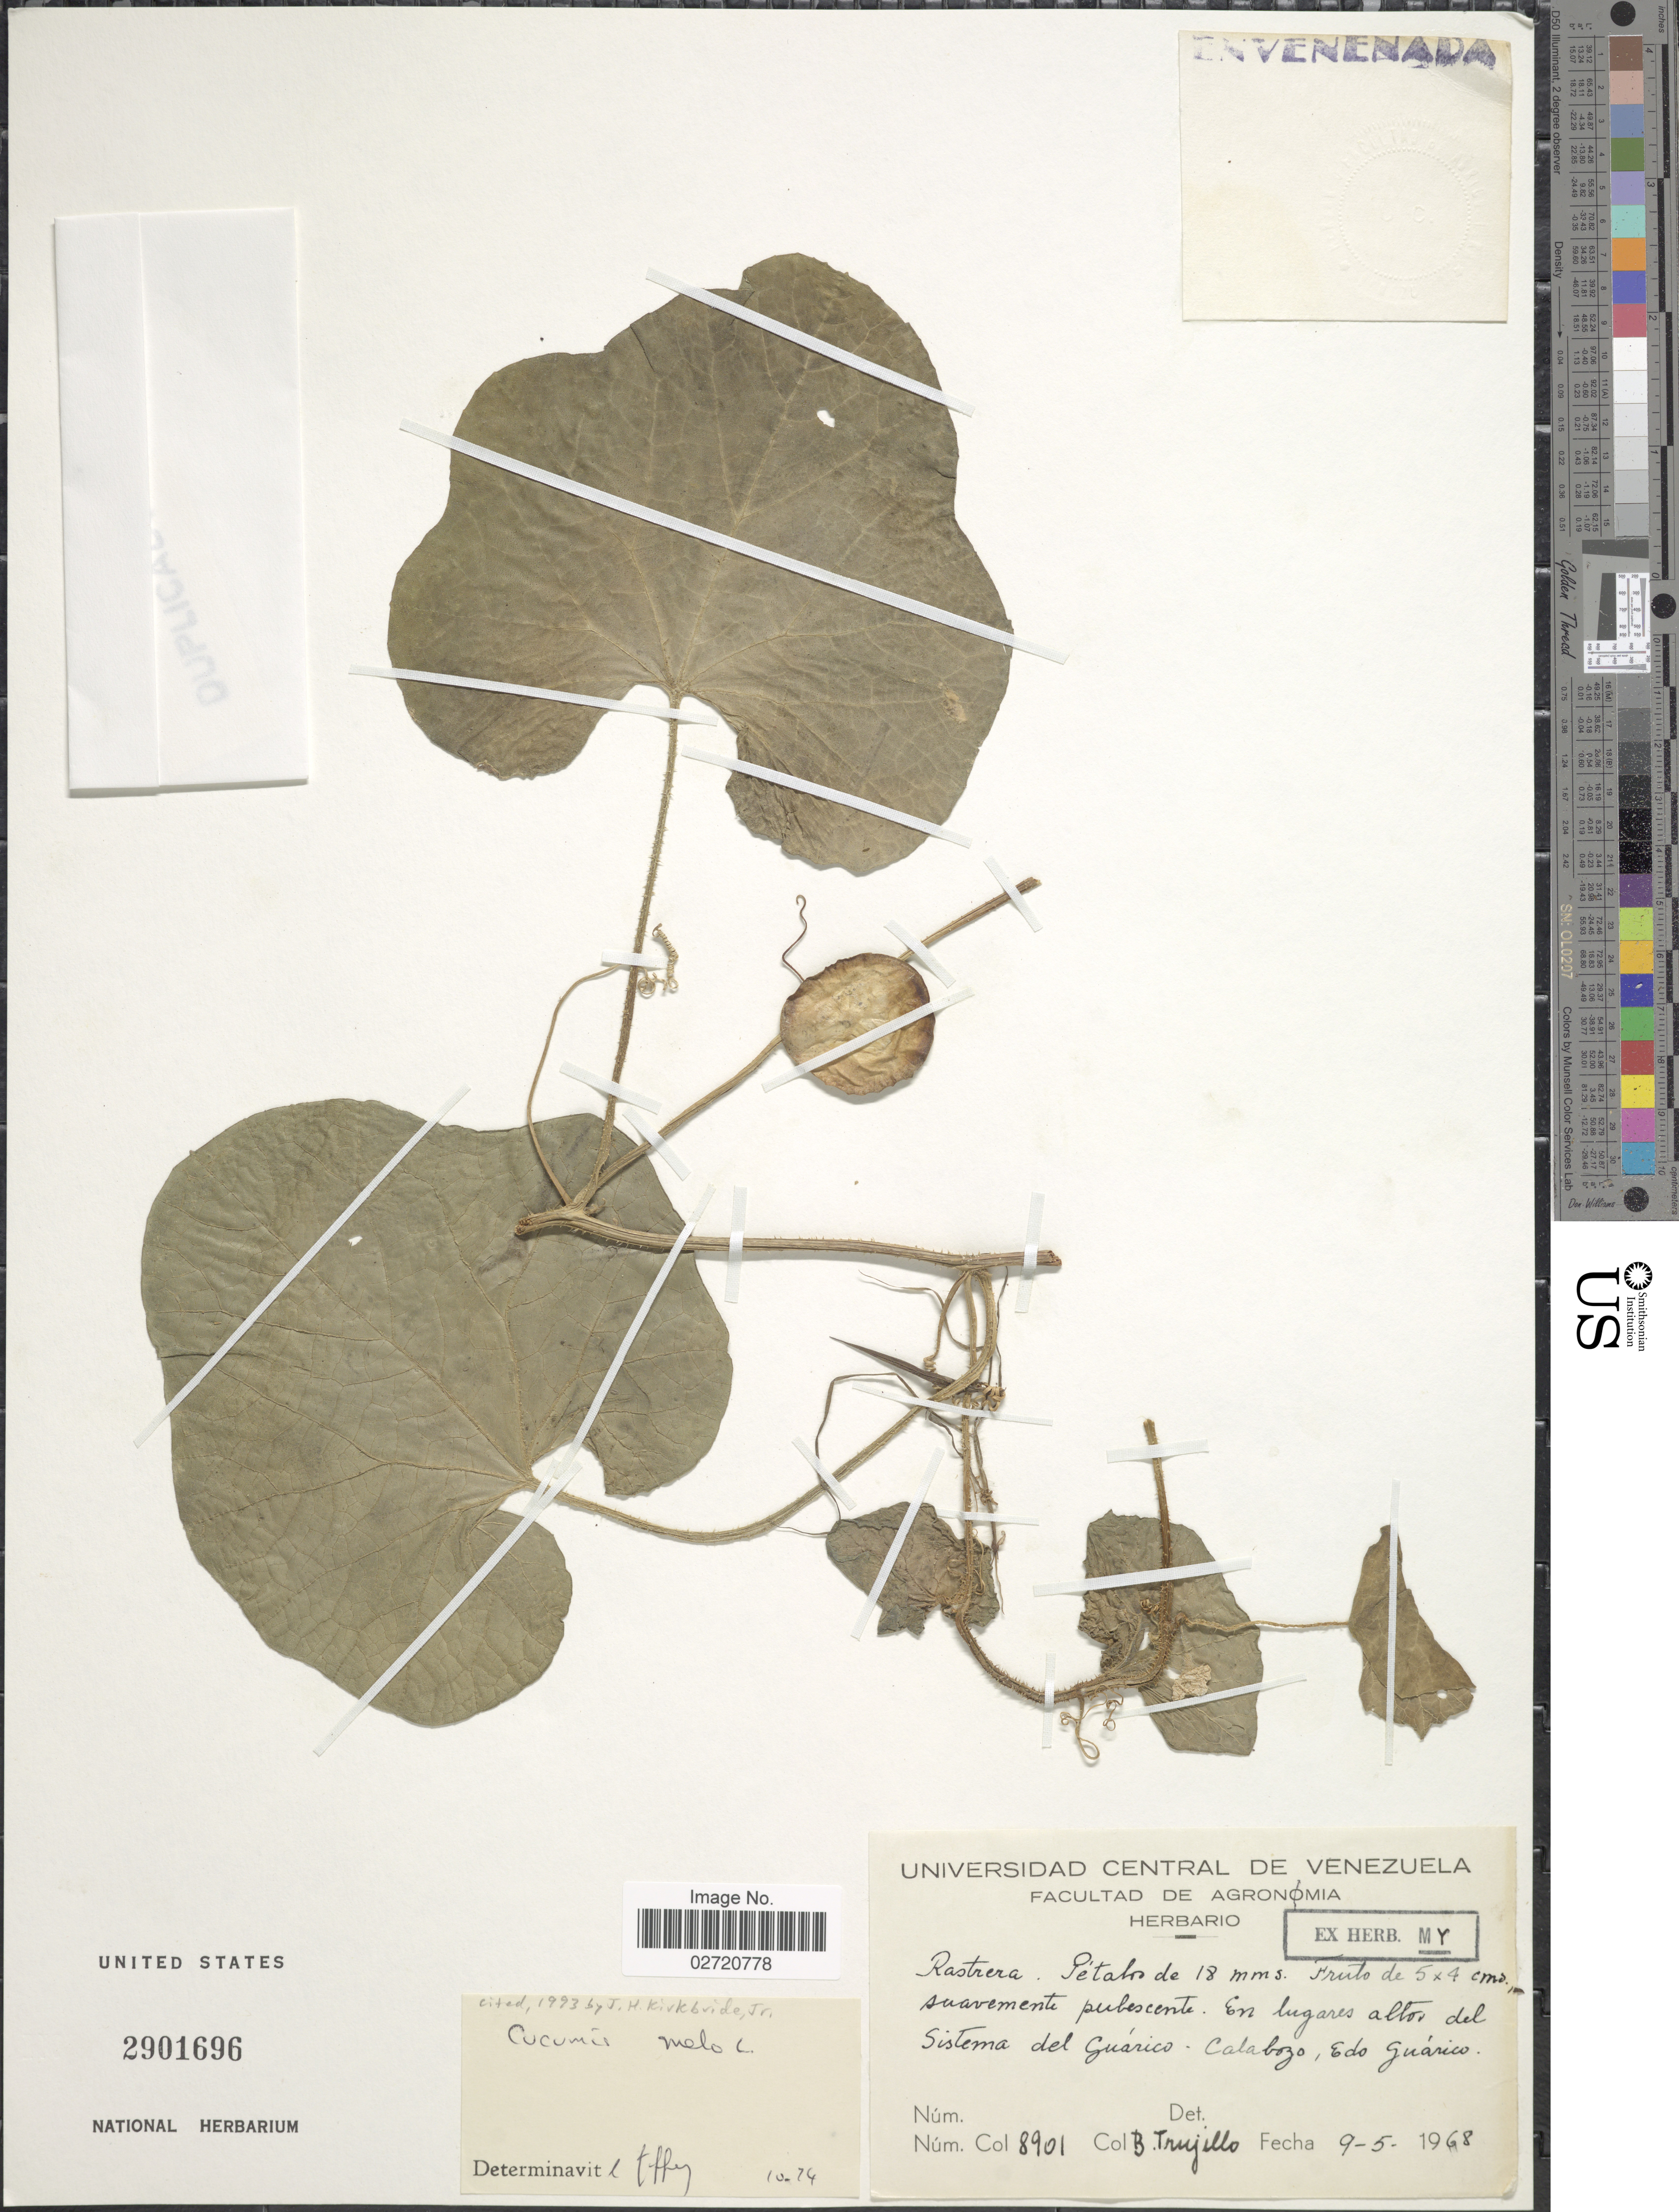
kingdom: Plantae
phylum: Tracheophyta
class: Magnoliopsida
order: Cucurbitales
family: Cucurbitaceae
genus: Cucumis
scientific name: Cucumis melo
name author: L.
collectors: B. Trujillo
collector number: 8901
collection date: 1968-05-09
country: Venezuela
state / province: Guárico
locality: En lugares altos del Sistema del Guarico. Calabozo, Edo. Guarico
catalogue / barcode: US 2901696